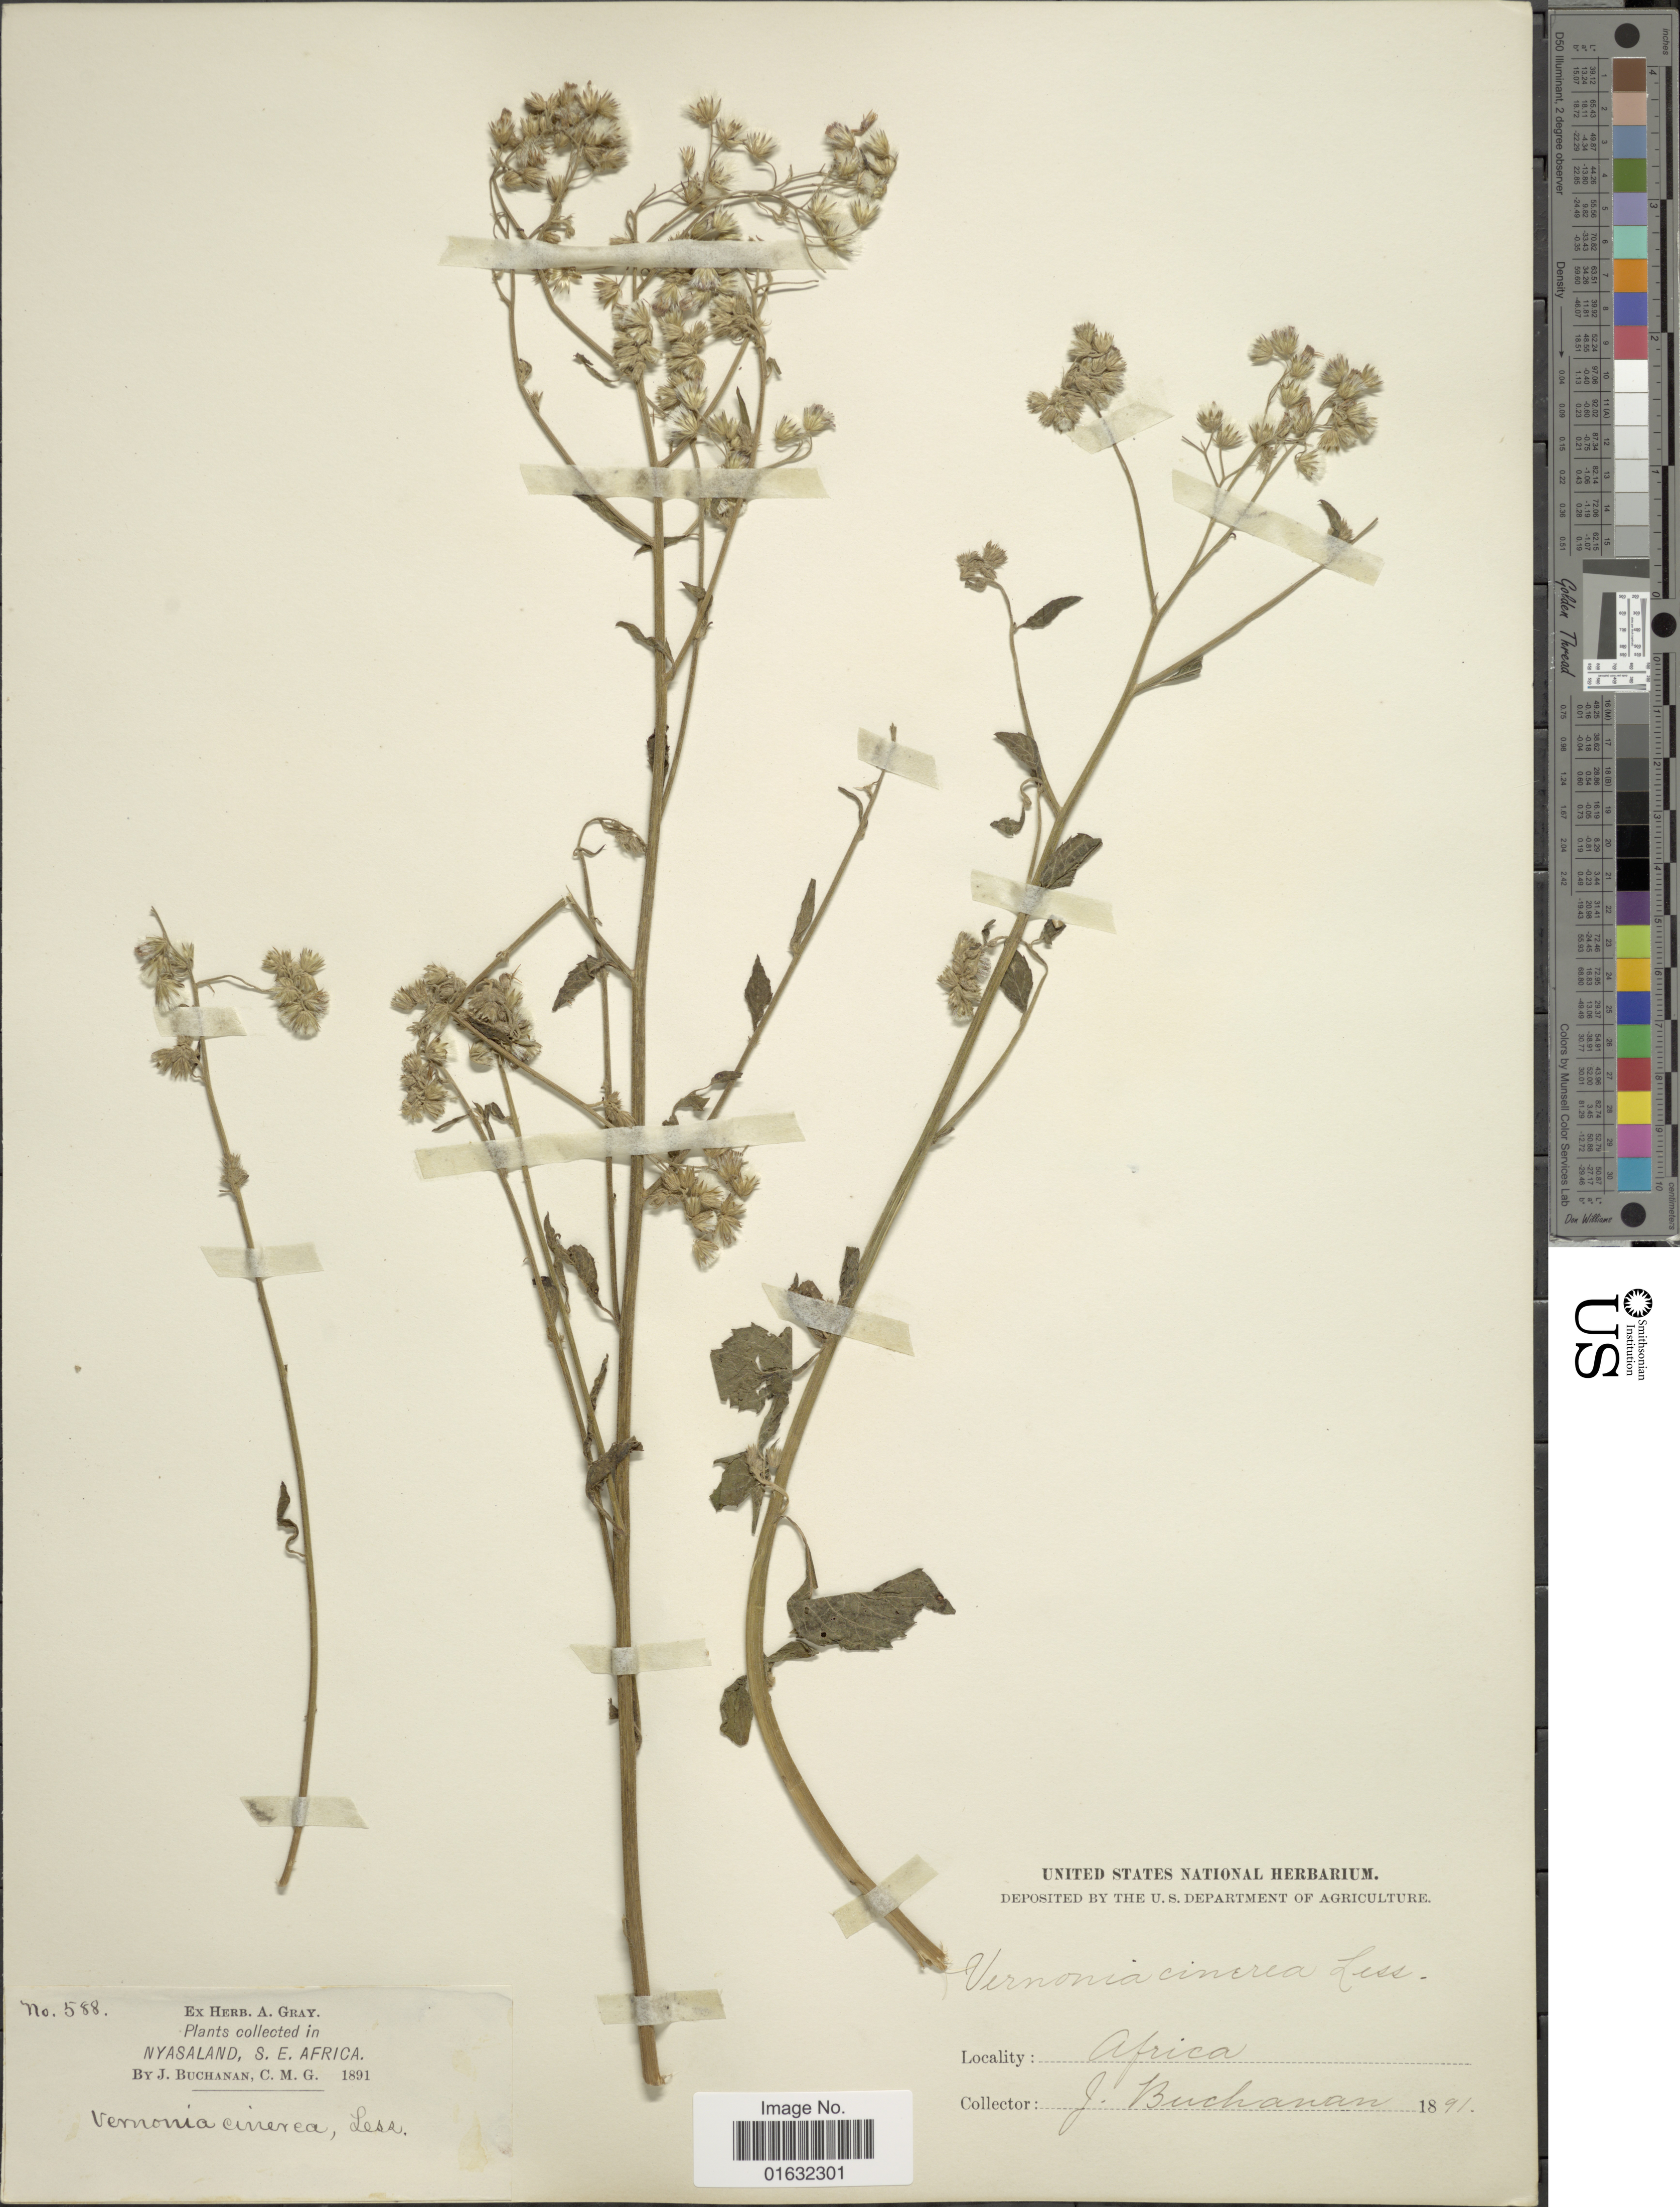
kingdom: Plantae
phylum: Tracheophyta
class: Magnoliopsida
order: Asterales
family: Asteraceae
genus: Cyanthillium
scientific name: Cyanthillium cinereum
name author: (L.) H. Rob.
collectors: J. Buchanan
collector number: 588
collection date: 1891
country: Malawi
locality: Nyasaland, S.E. Africa